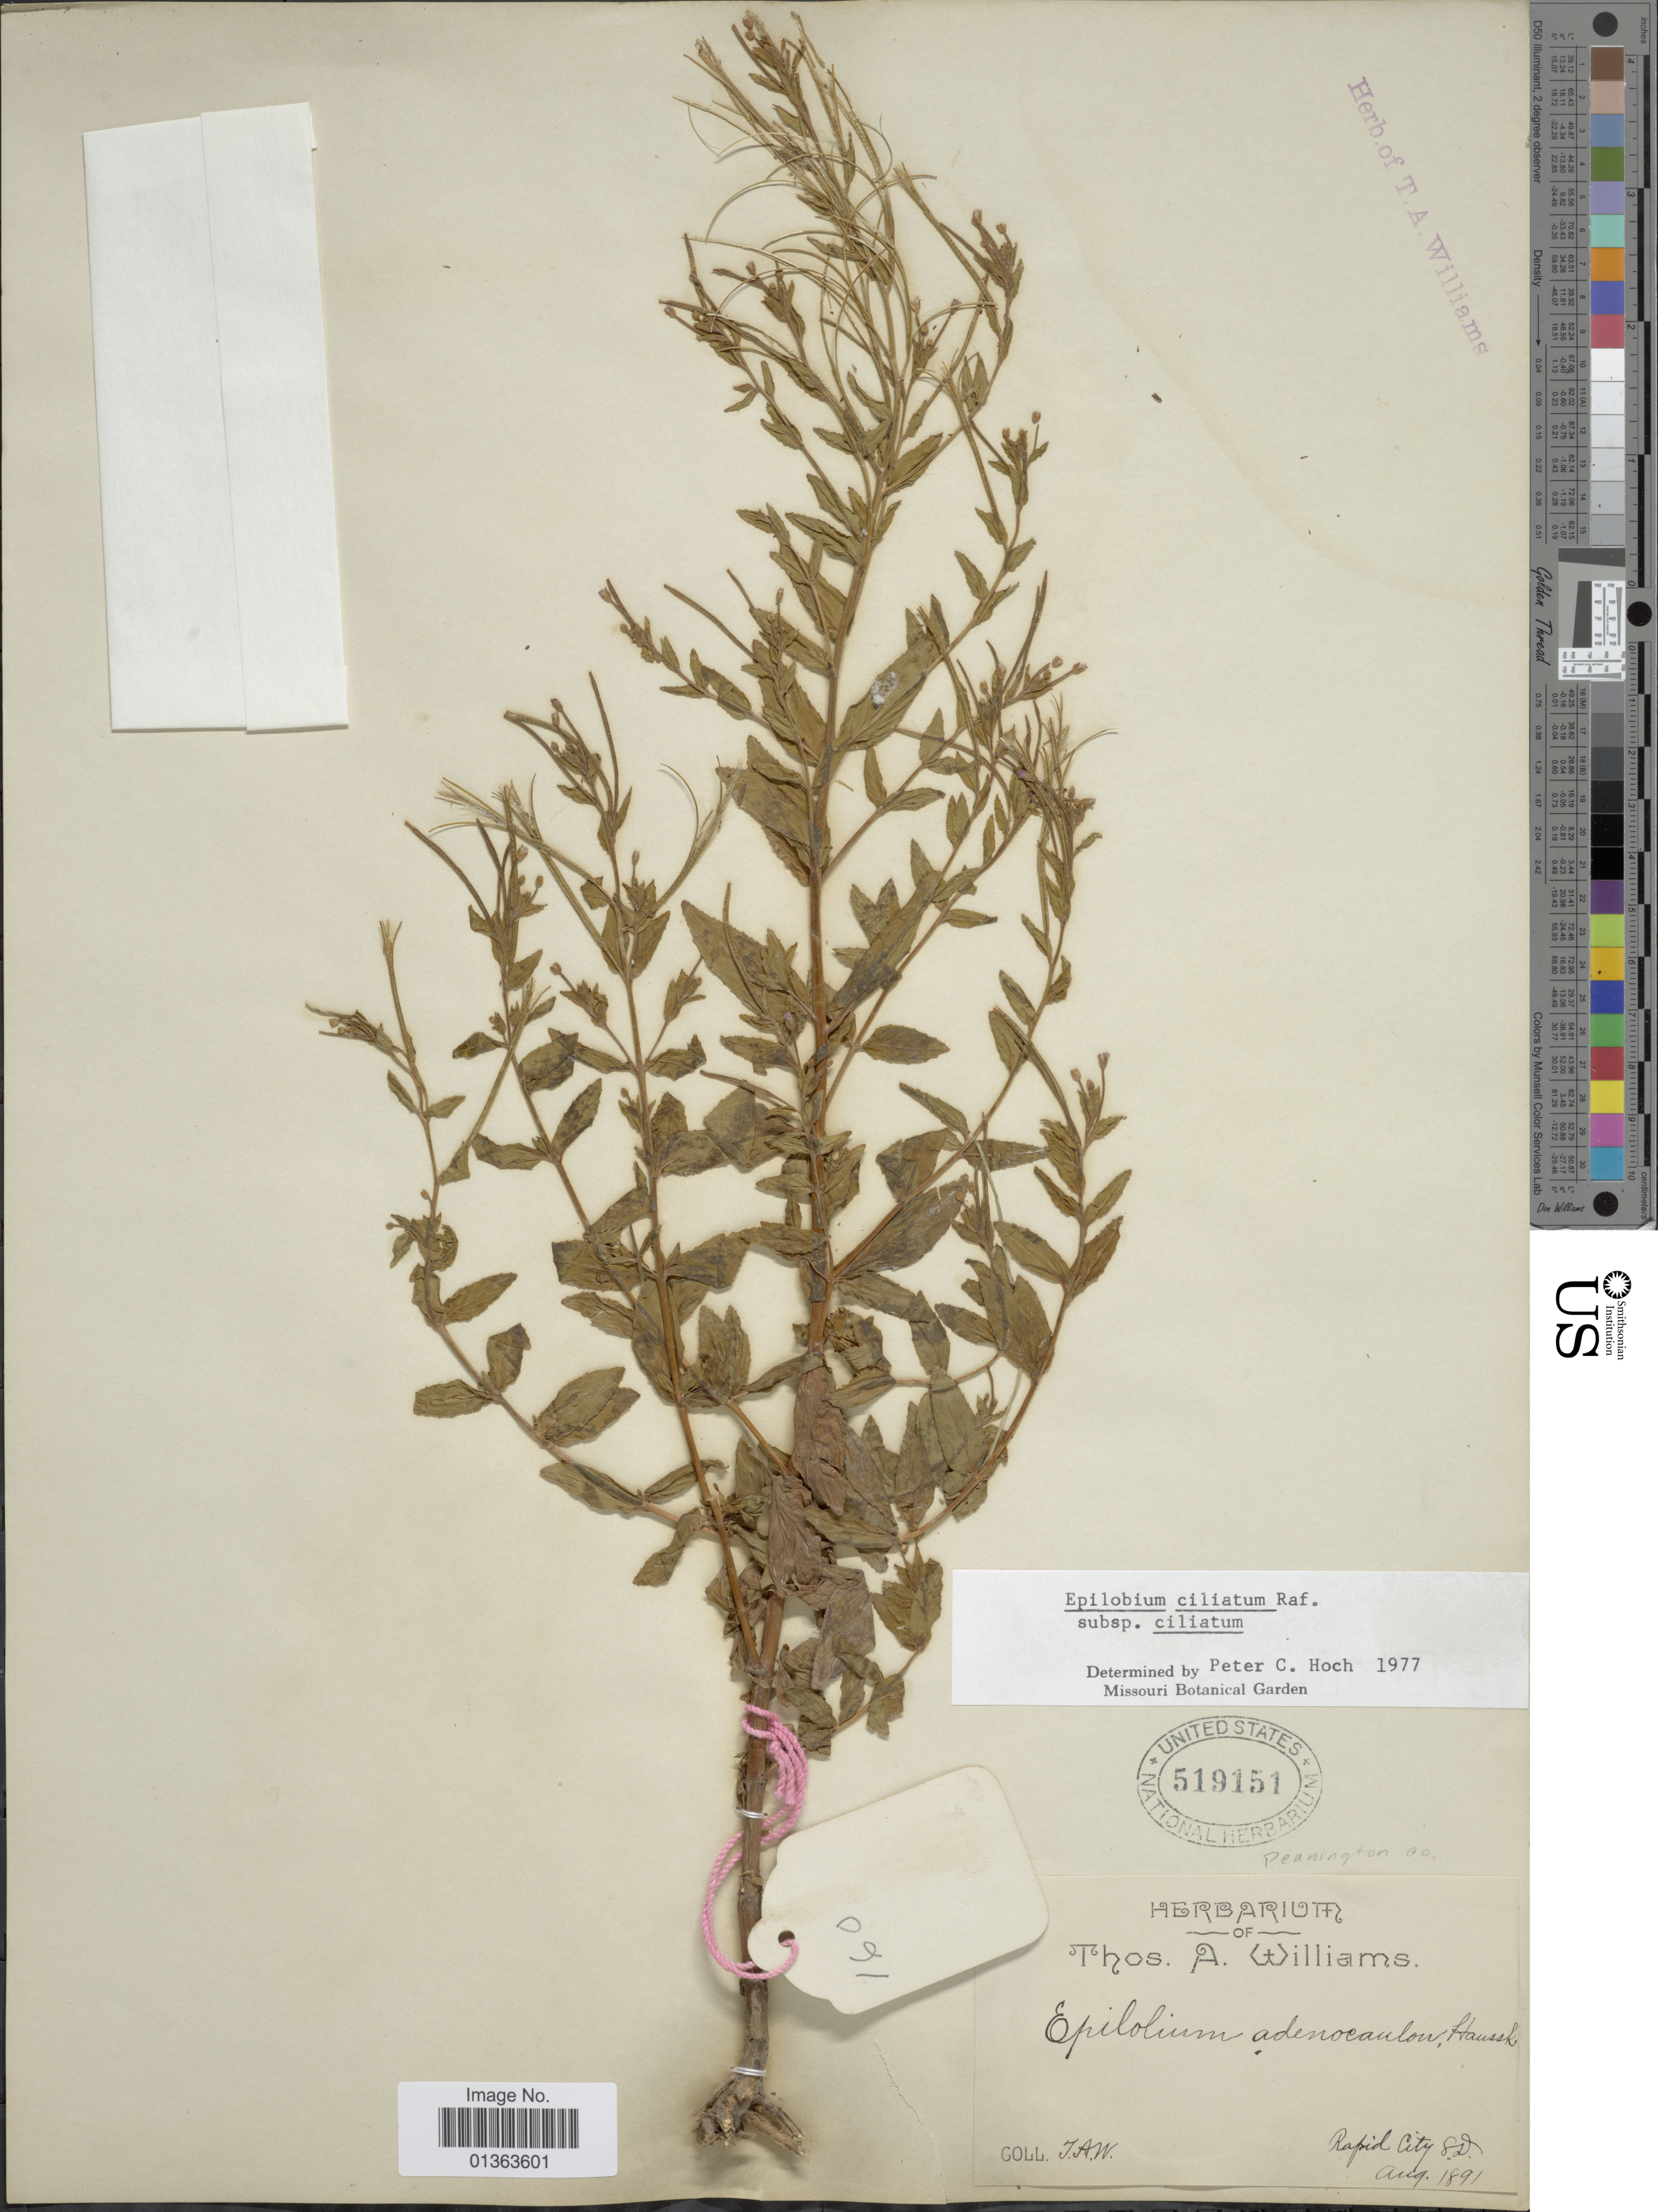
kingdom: Plantae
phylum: Tracheophyta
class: Magnoliopsida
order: Myrtales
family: Onagraceae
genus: Epilobium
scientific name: Epilobium ciliatum subsp. ciliatum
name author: Raf.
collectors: J. A. Williams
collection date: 1891-08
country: United States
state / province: South Dakota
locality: Rapid City.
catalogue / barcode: US 519151